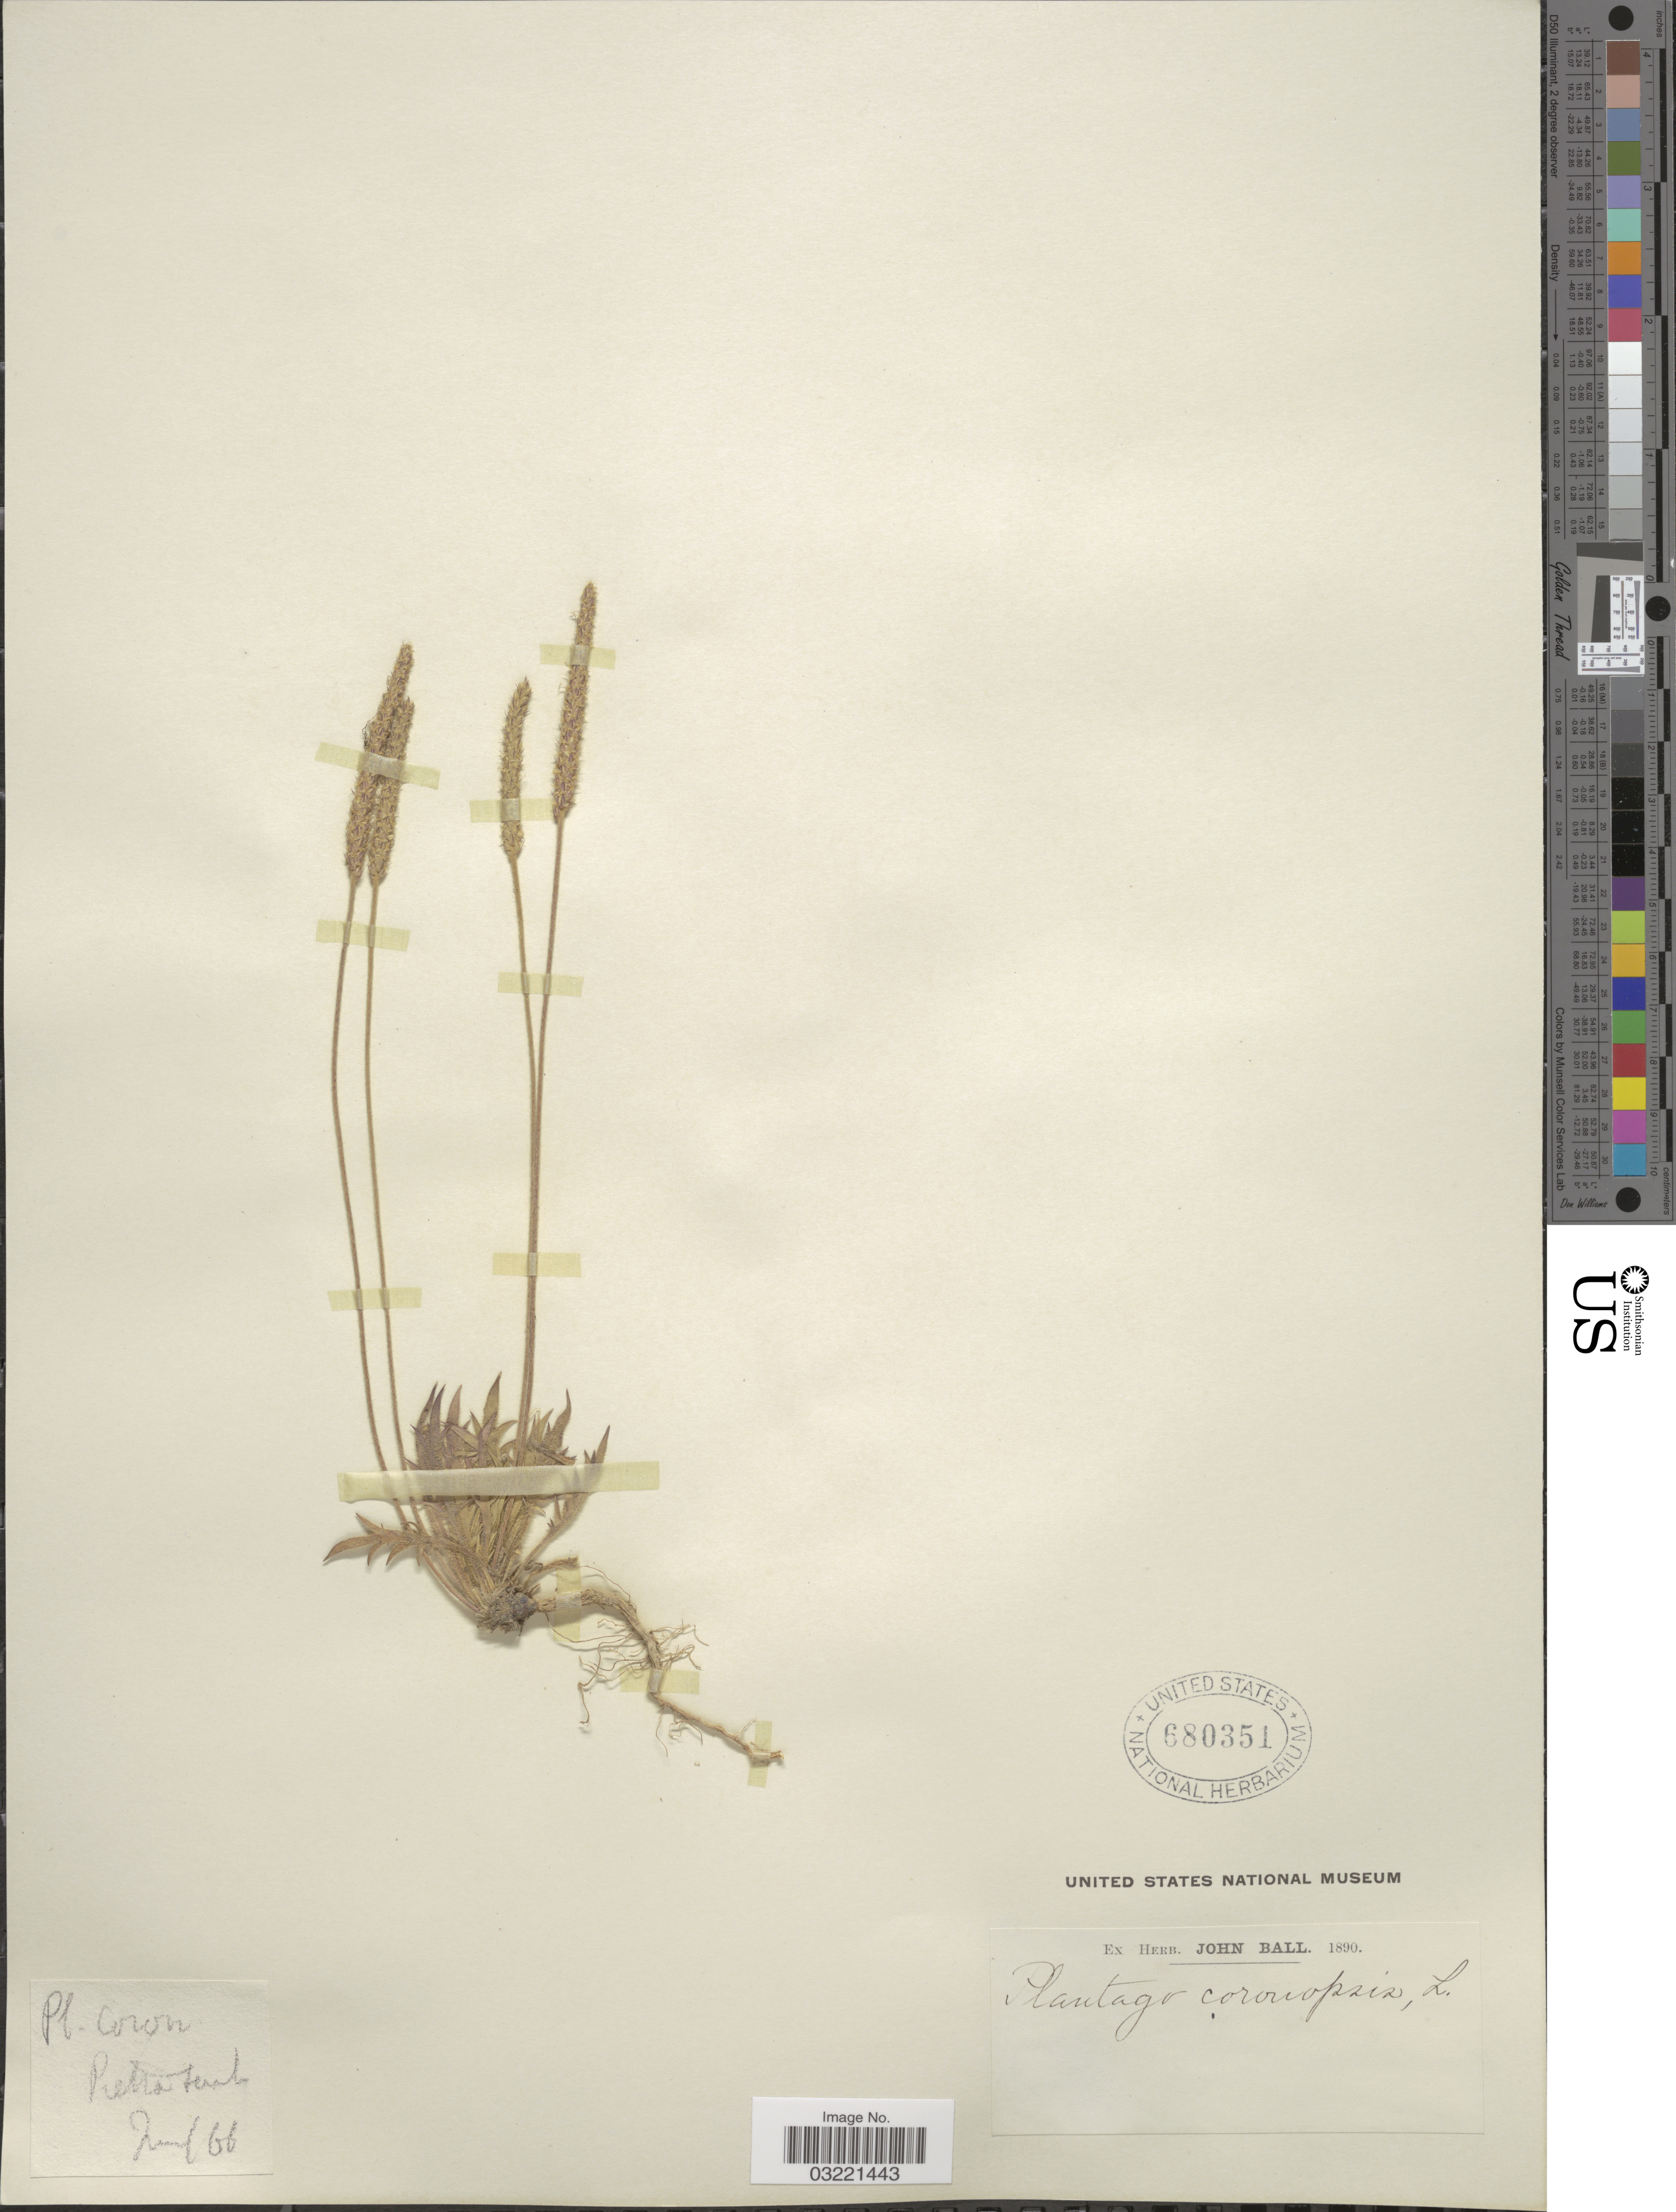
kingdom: Plantae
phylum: Tracheophyta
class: Magnoliopsida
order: Lamiales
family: Plantaginaceae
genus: Plantago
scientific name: Plantago coronopus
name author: L.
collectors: ex herb. John Ball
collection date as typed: Transcribed d/m/y: /7/66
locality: Pietratanb [interpreted].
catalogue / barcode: US 680351